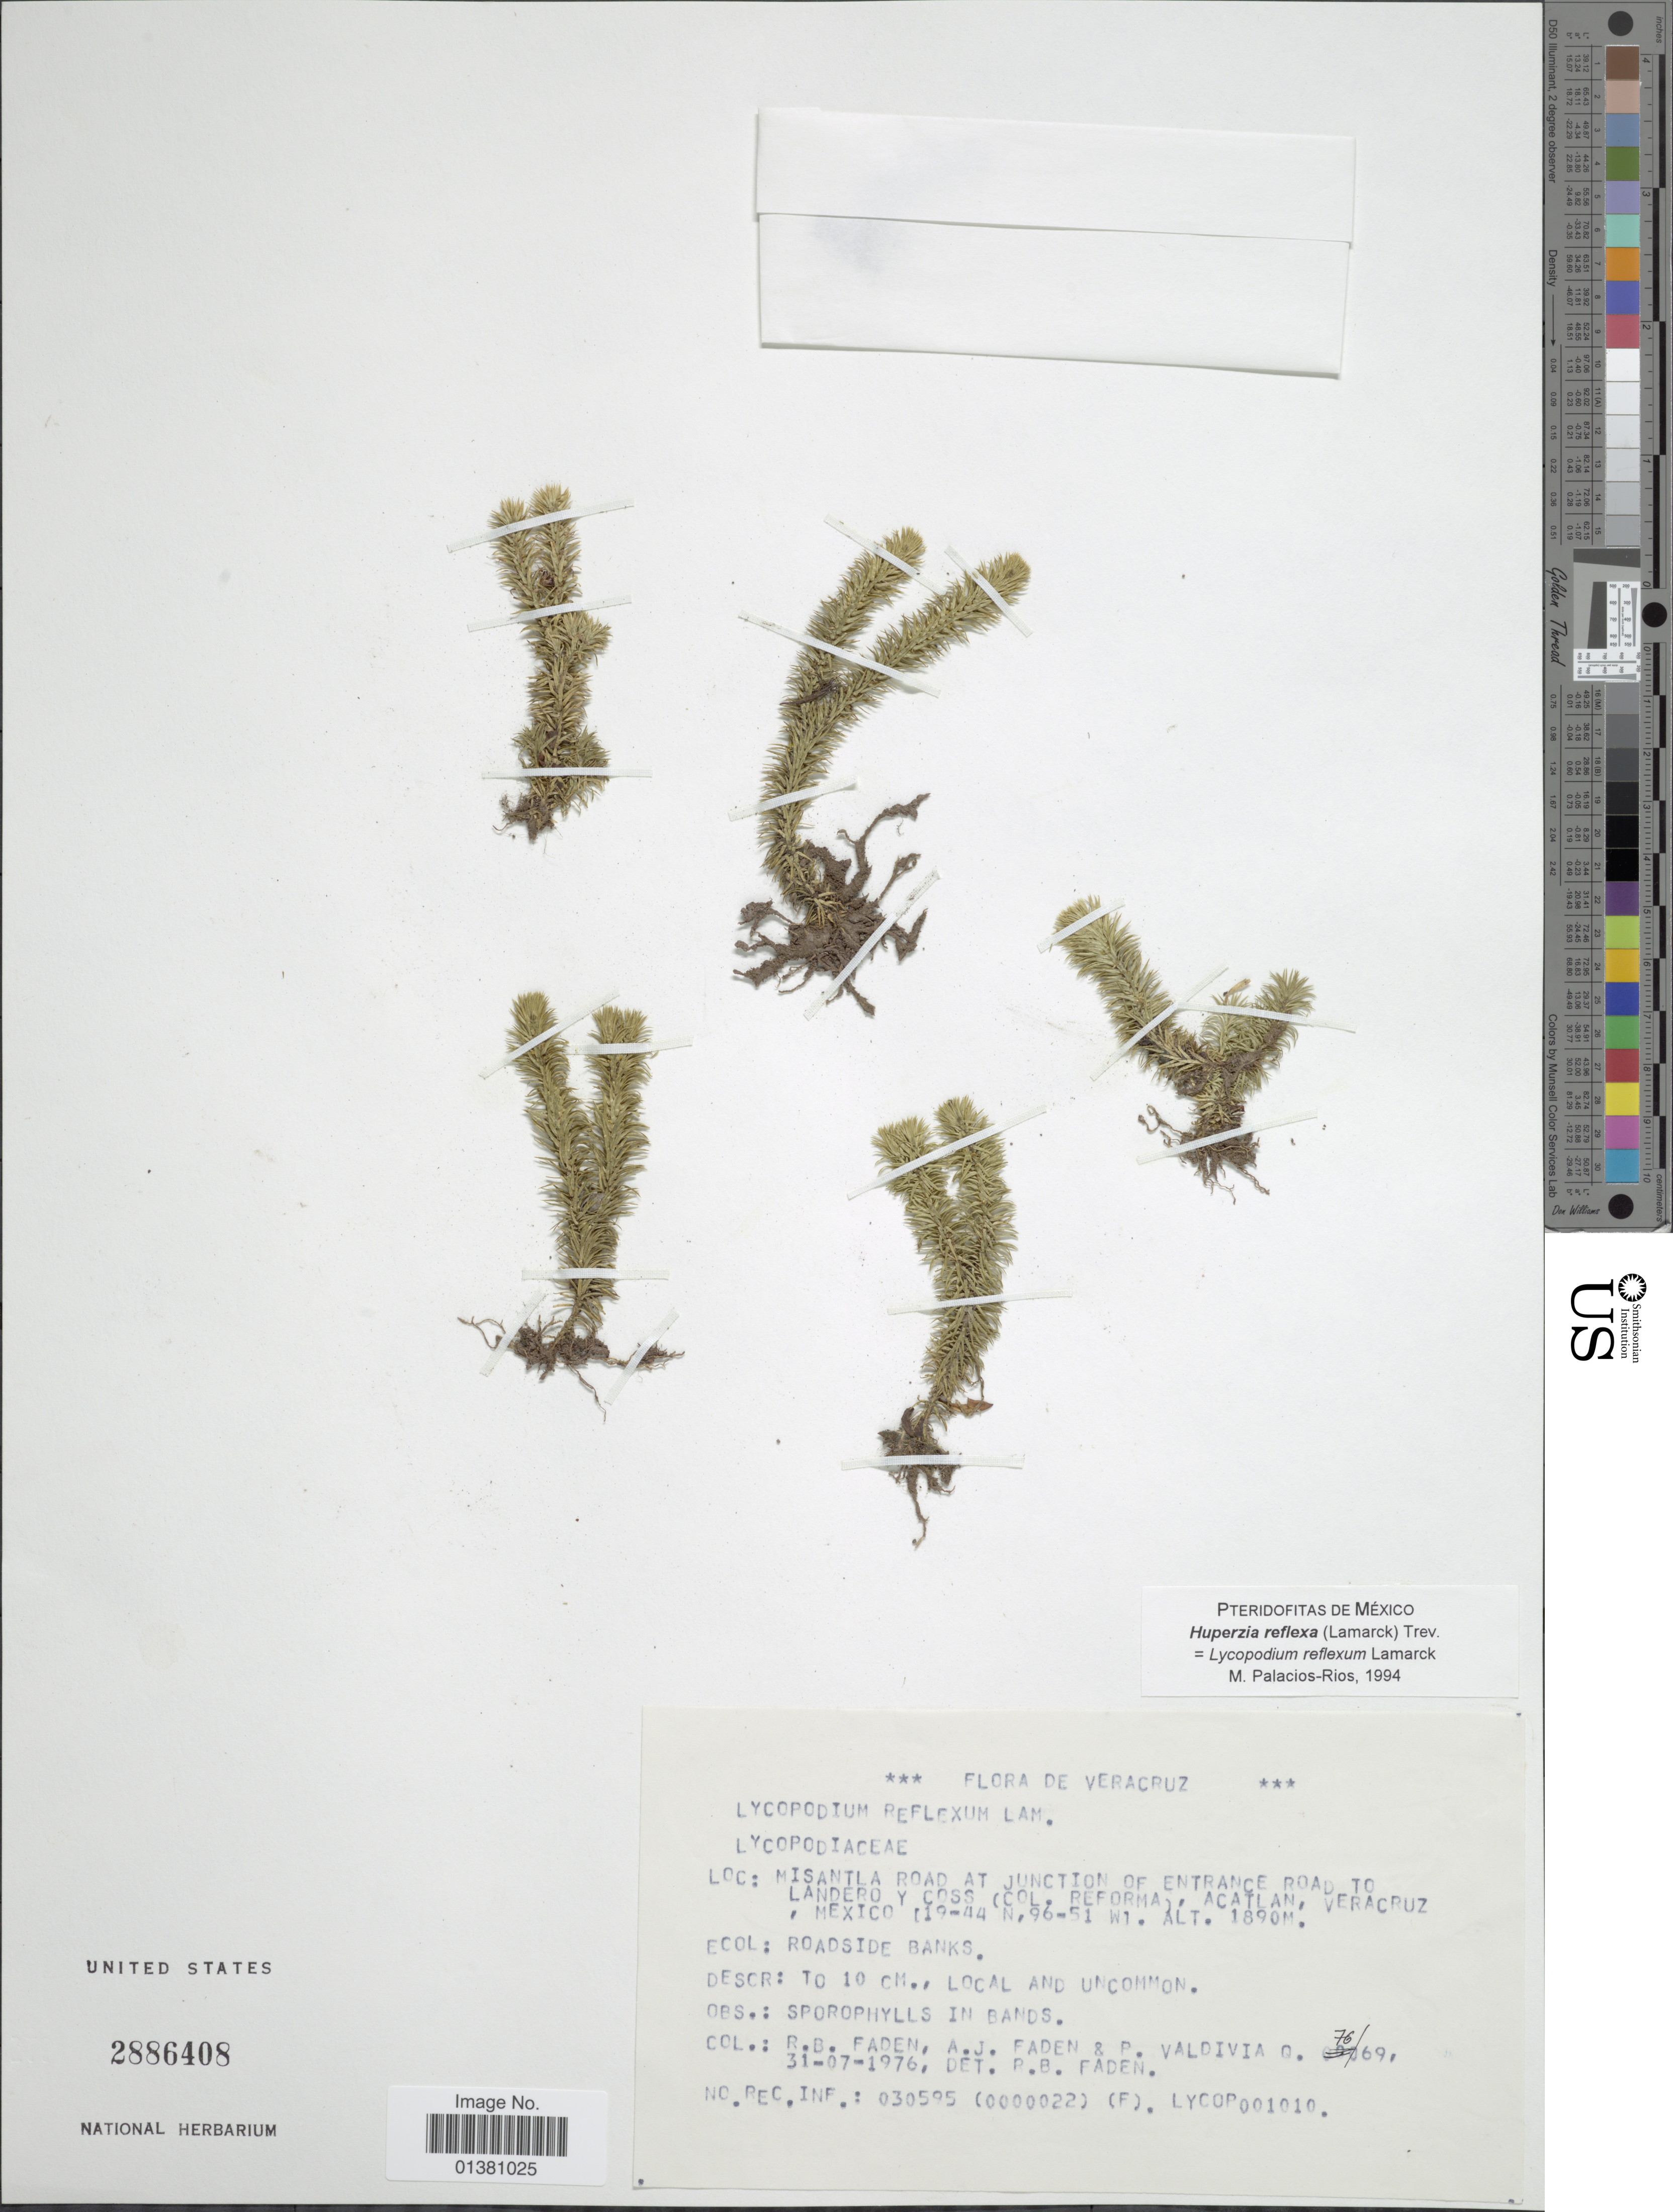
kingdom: Plantae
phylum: Tracheophyta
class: Lycopodiopsida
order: Lycopodiales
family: Lycopodiaceae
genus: Phlegmariurus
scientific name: Phlegmariurus reflexus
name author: (Lam.) B. Øllg.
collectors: R. B. Faden, A. J. Faden & P. Valdiva Q.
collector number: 76/69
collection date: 1976-07-31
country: Mexico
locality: Veracruz, Misantla road at junction of entrance road to Landero y Coss (Col. Reforma), Acatlan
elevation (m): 1890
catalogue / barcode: US 2886408